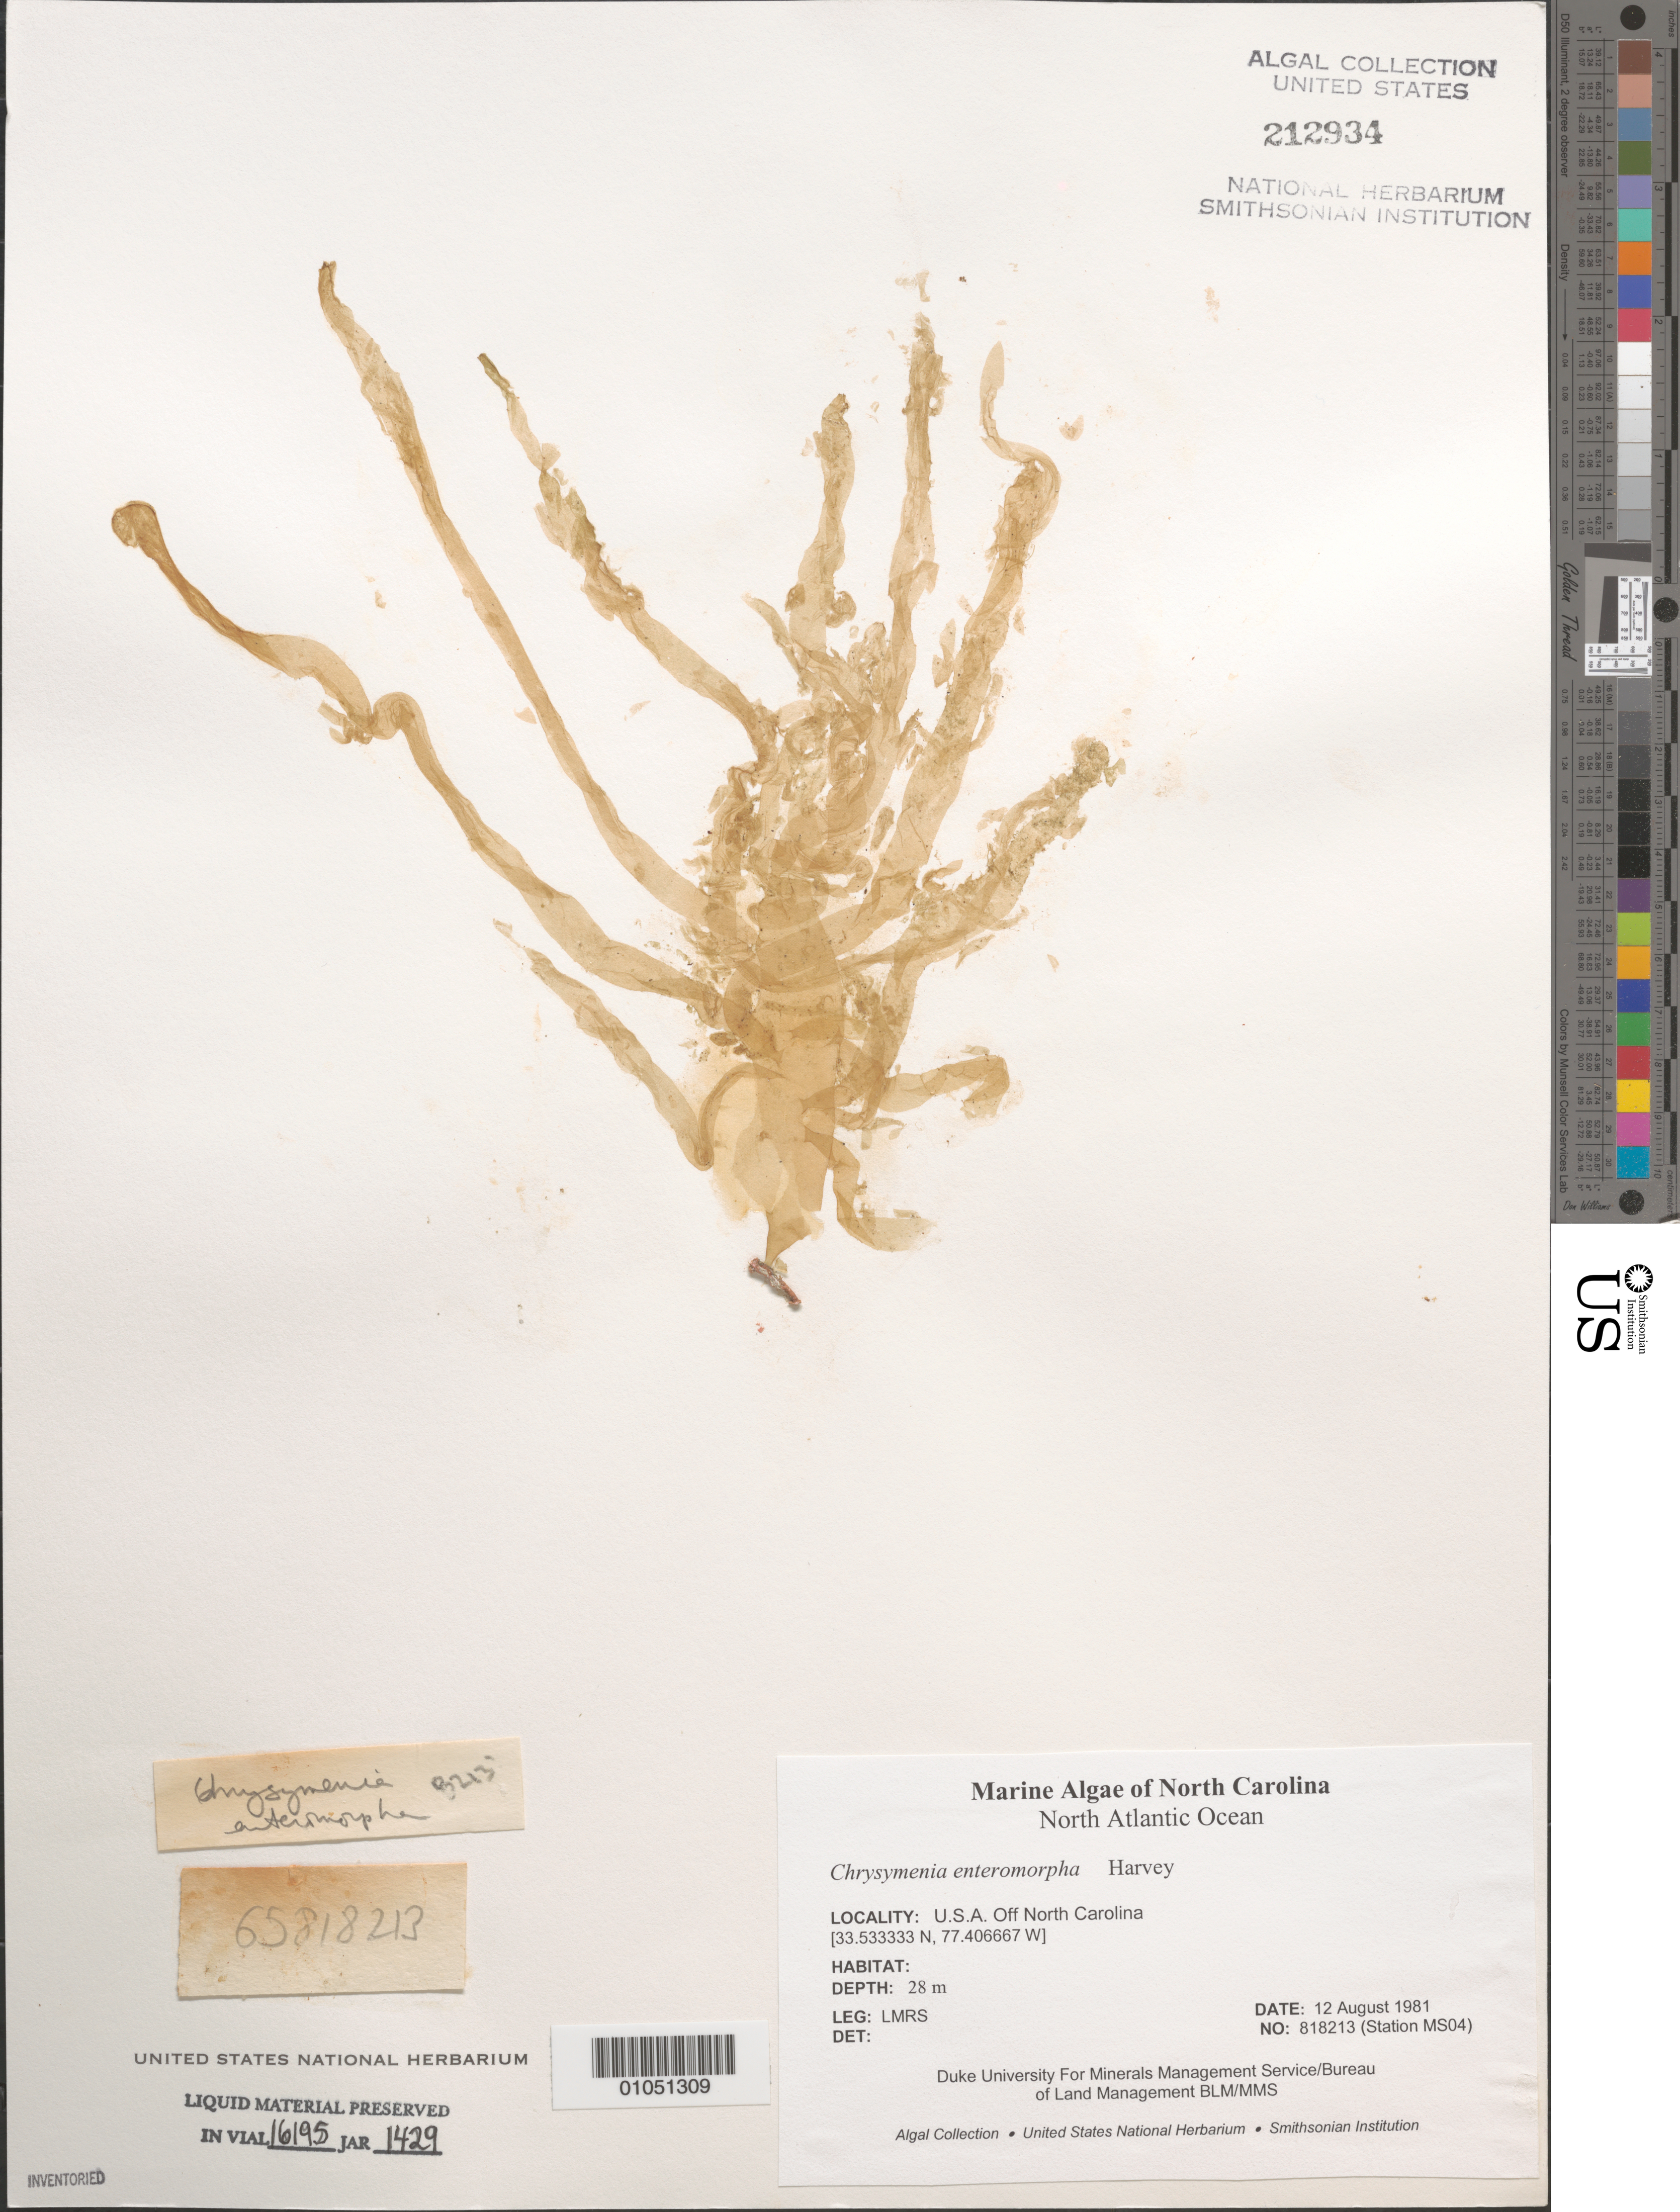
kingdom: Plantae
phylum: Rhodophyta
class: Florideophyceae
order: Rhodymeniales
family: Rhodymeniaceae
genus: Botryocladia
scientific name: Botryocladia enteromorpha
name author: (Harv.) W.E. Schmidt et al. in W.E. Schmidt et al.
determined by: Algae name updating Project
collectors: LMRS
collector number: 818213 (Station MS04)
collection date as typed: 12 Aug 1981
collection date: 1981-08-12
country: United States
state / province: North Carolina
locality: North Atlantic Ocean off North Carolina coast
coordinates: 33.533333 N, 77.406667 W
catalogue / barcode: US 212934